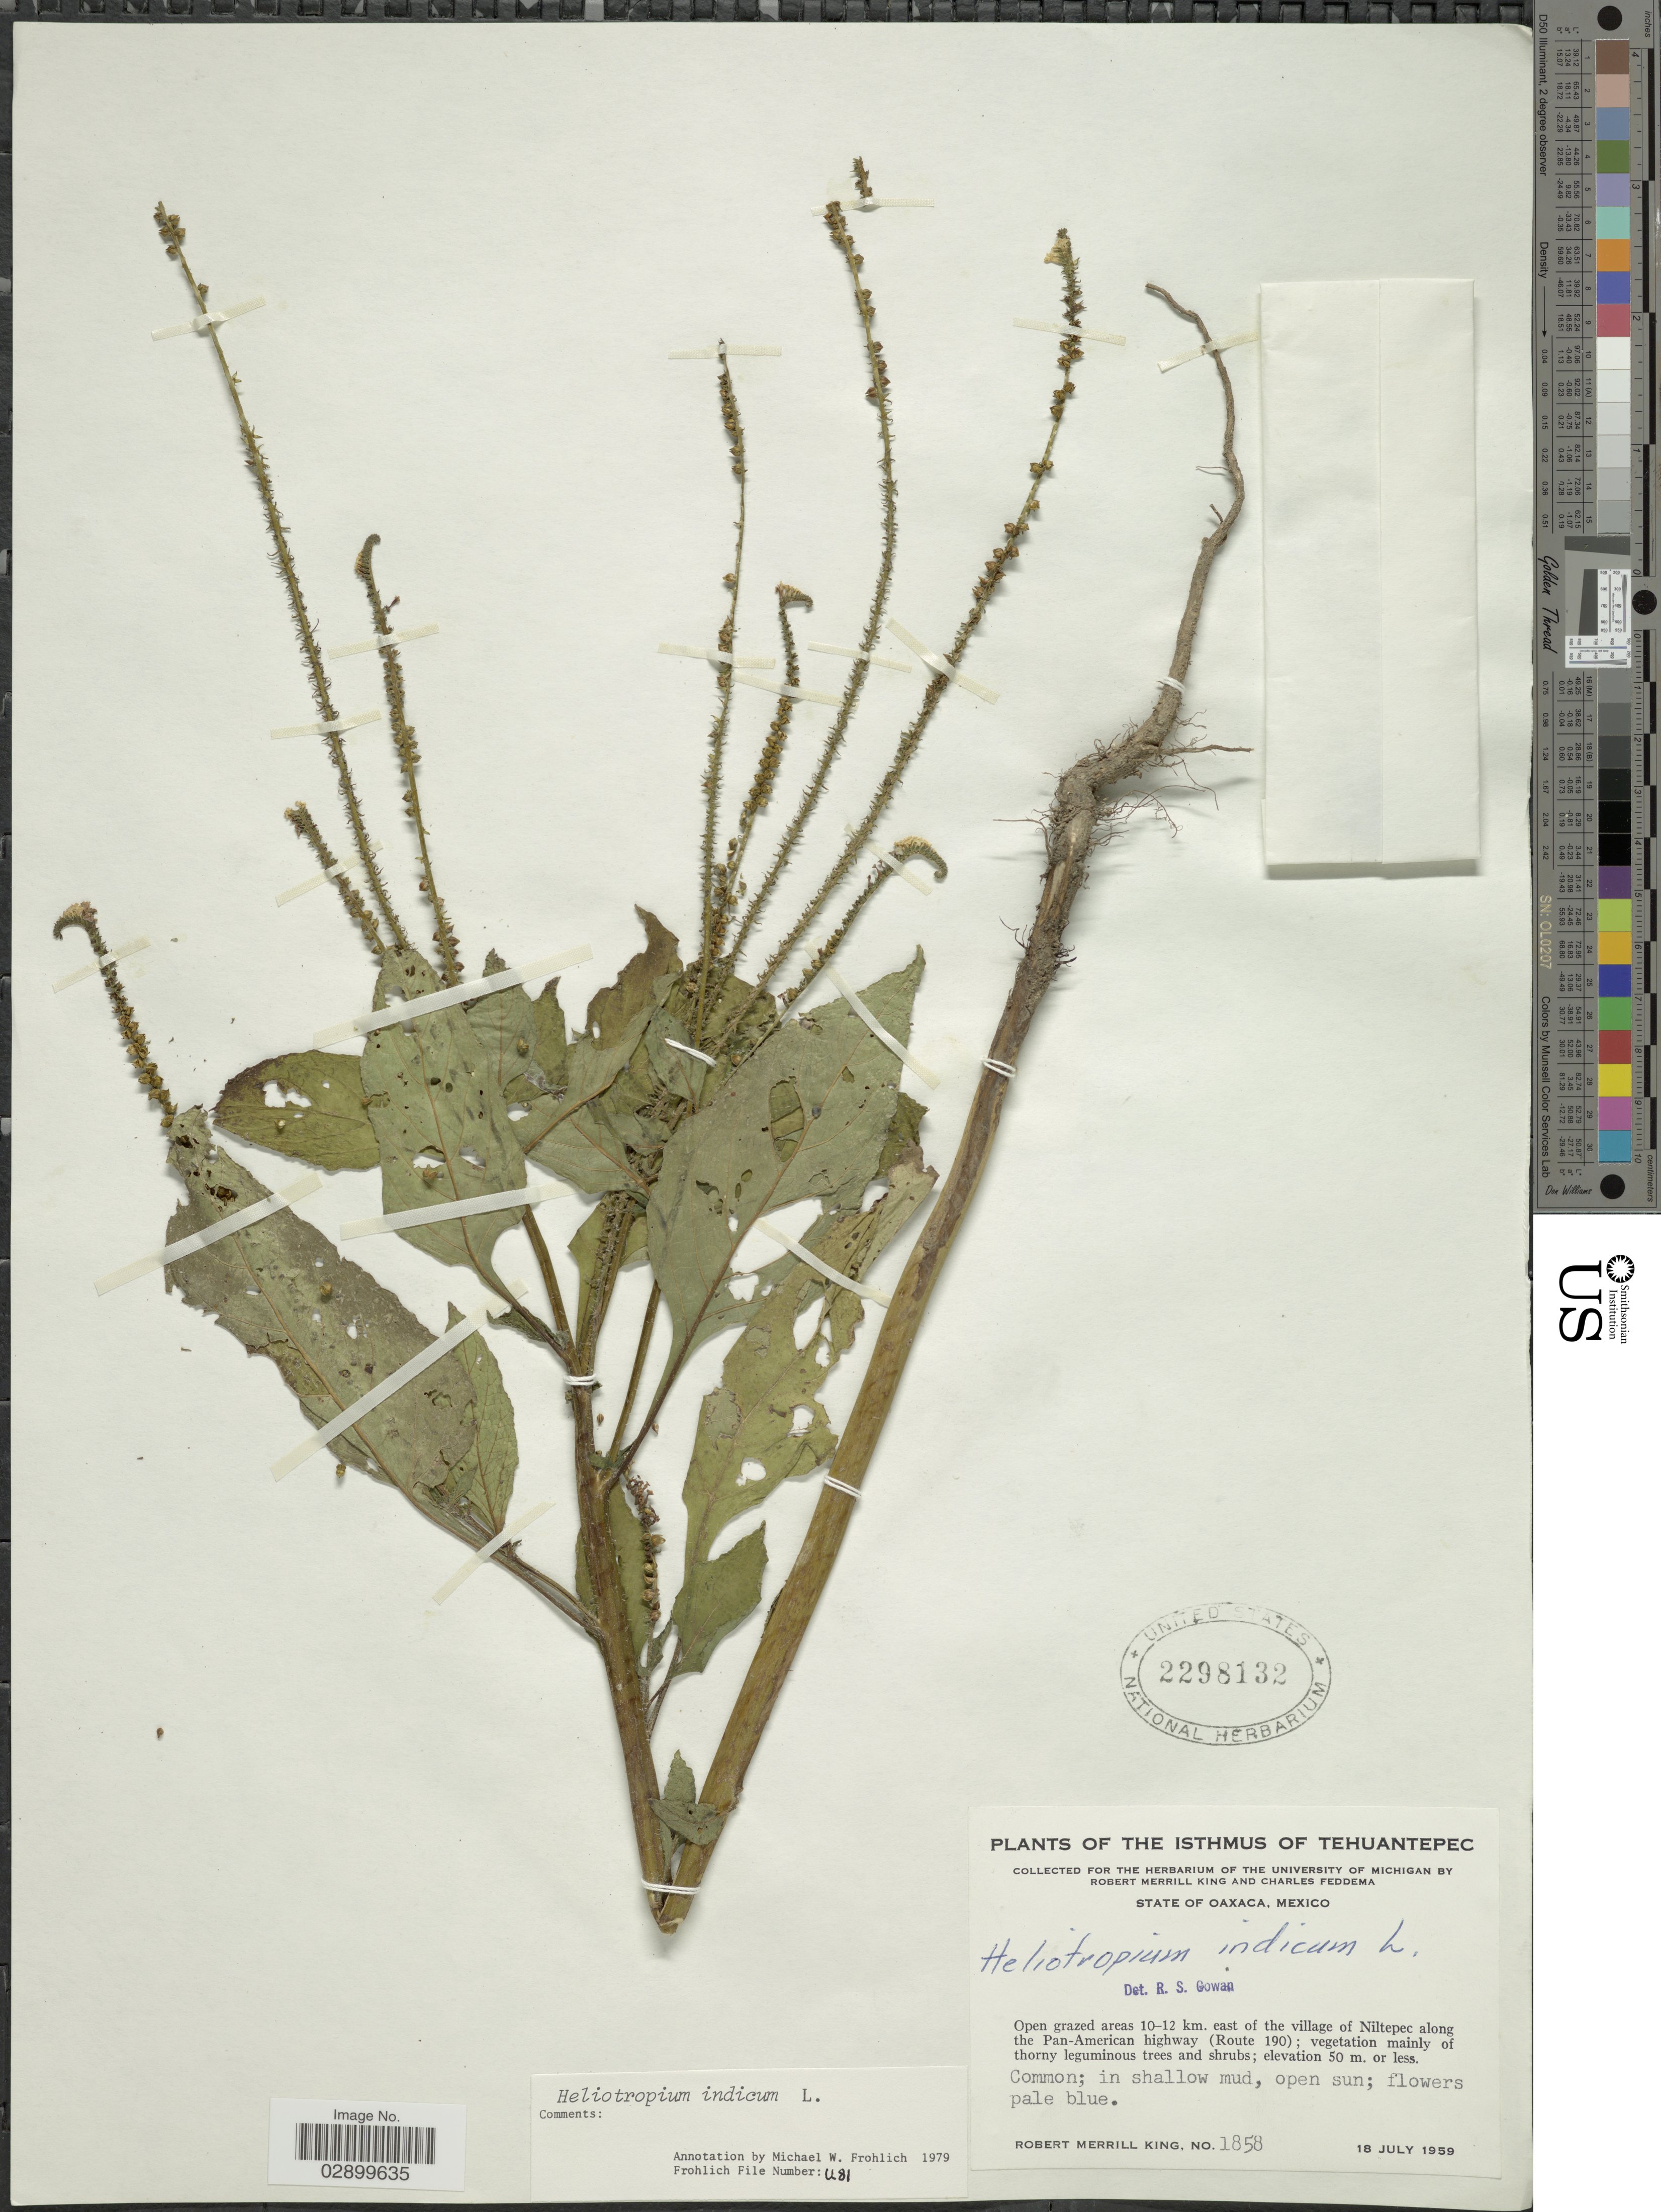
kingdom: Plantae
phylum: Tracheophyta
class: Magnoliopsida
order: Boraginales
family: Heliotropiaceae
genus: Heliotropium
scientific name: Heliotropium indicum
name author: L.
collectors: R. M. King & C. Feddema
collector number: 1858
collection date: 1959-07-18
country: Mexico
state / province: Oaxaca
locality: The Isthmus of Tehuantepec. Open grazed areas 10-12 km. east of the village of Niltepec along the Pan-American highway (Route 190).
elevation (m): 50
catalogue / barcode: US 2298132